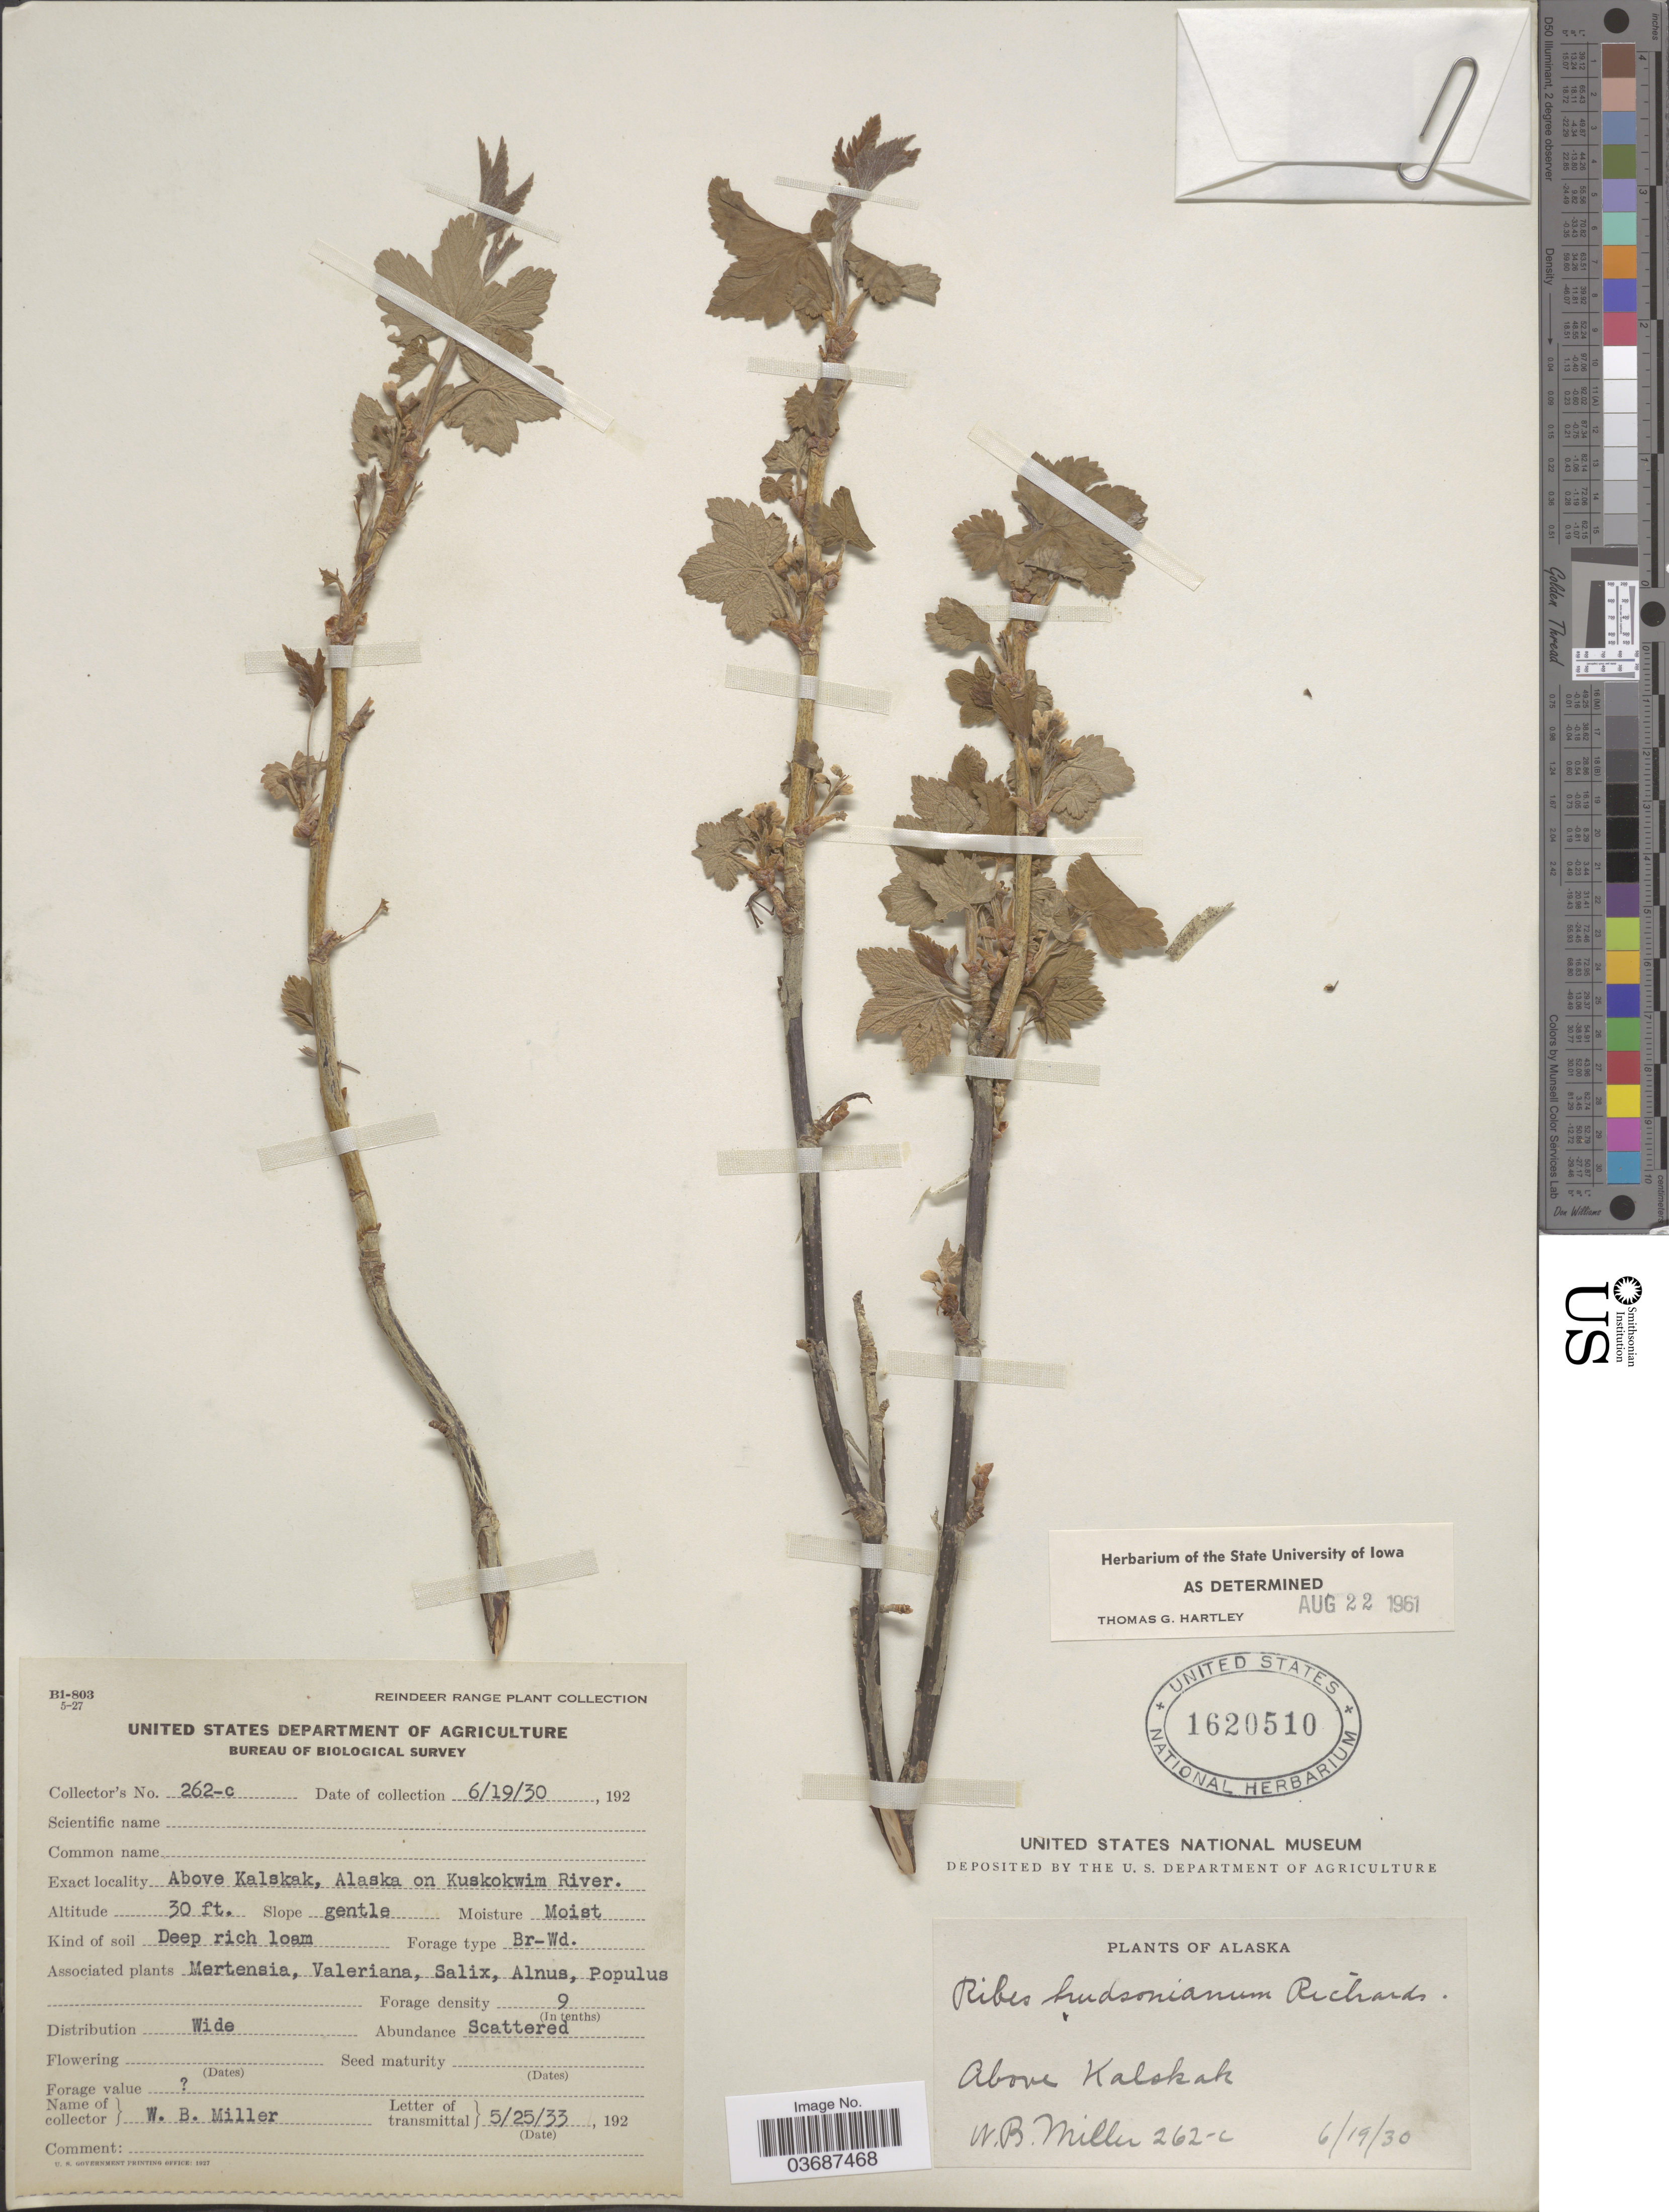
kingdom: Plantae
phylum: Tracheophyta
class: Magnoliopsida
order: Saxifragales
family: Grossulariaceae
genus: Ribes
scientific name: Ribes hudsonianum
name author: Richardson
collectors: W. Miller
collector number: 262-c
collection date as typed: Transcribed d/m/y: 19/6/30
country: United States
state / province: Alaska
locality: Above Kalskak, Alaska on Kuskokwim River.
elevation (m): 9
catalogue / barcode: US 1620510